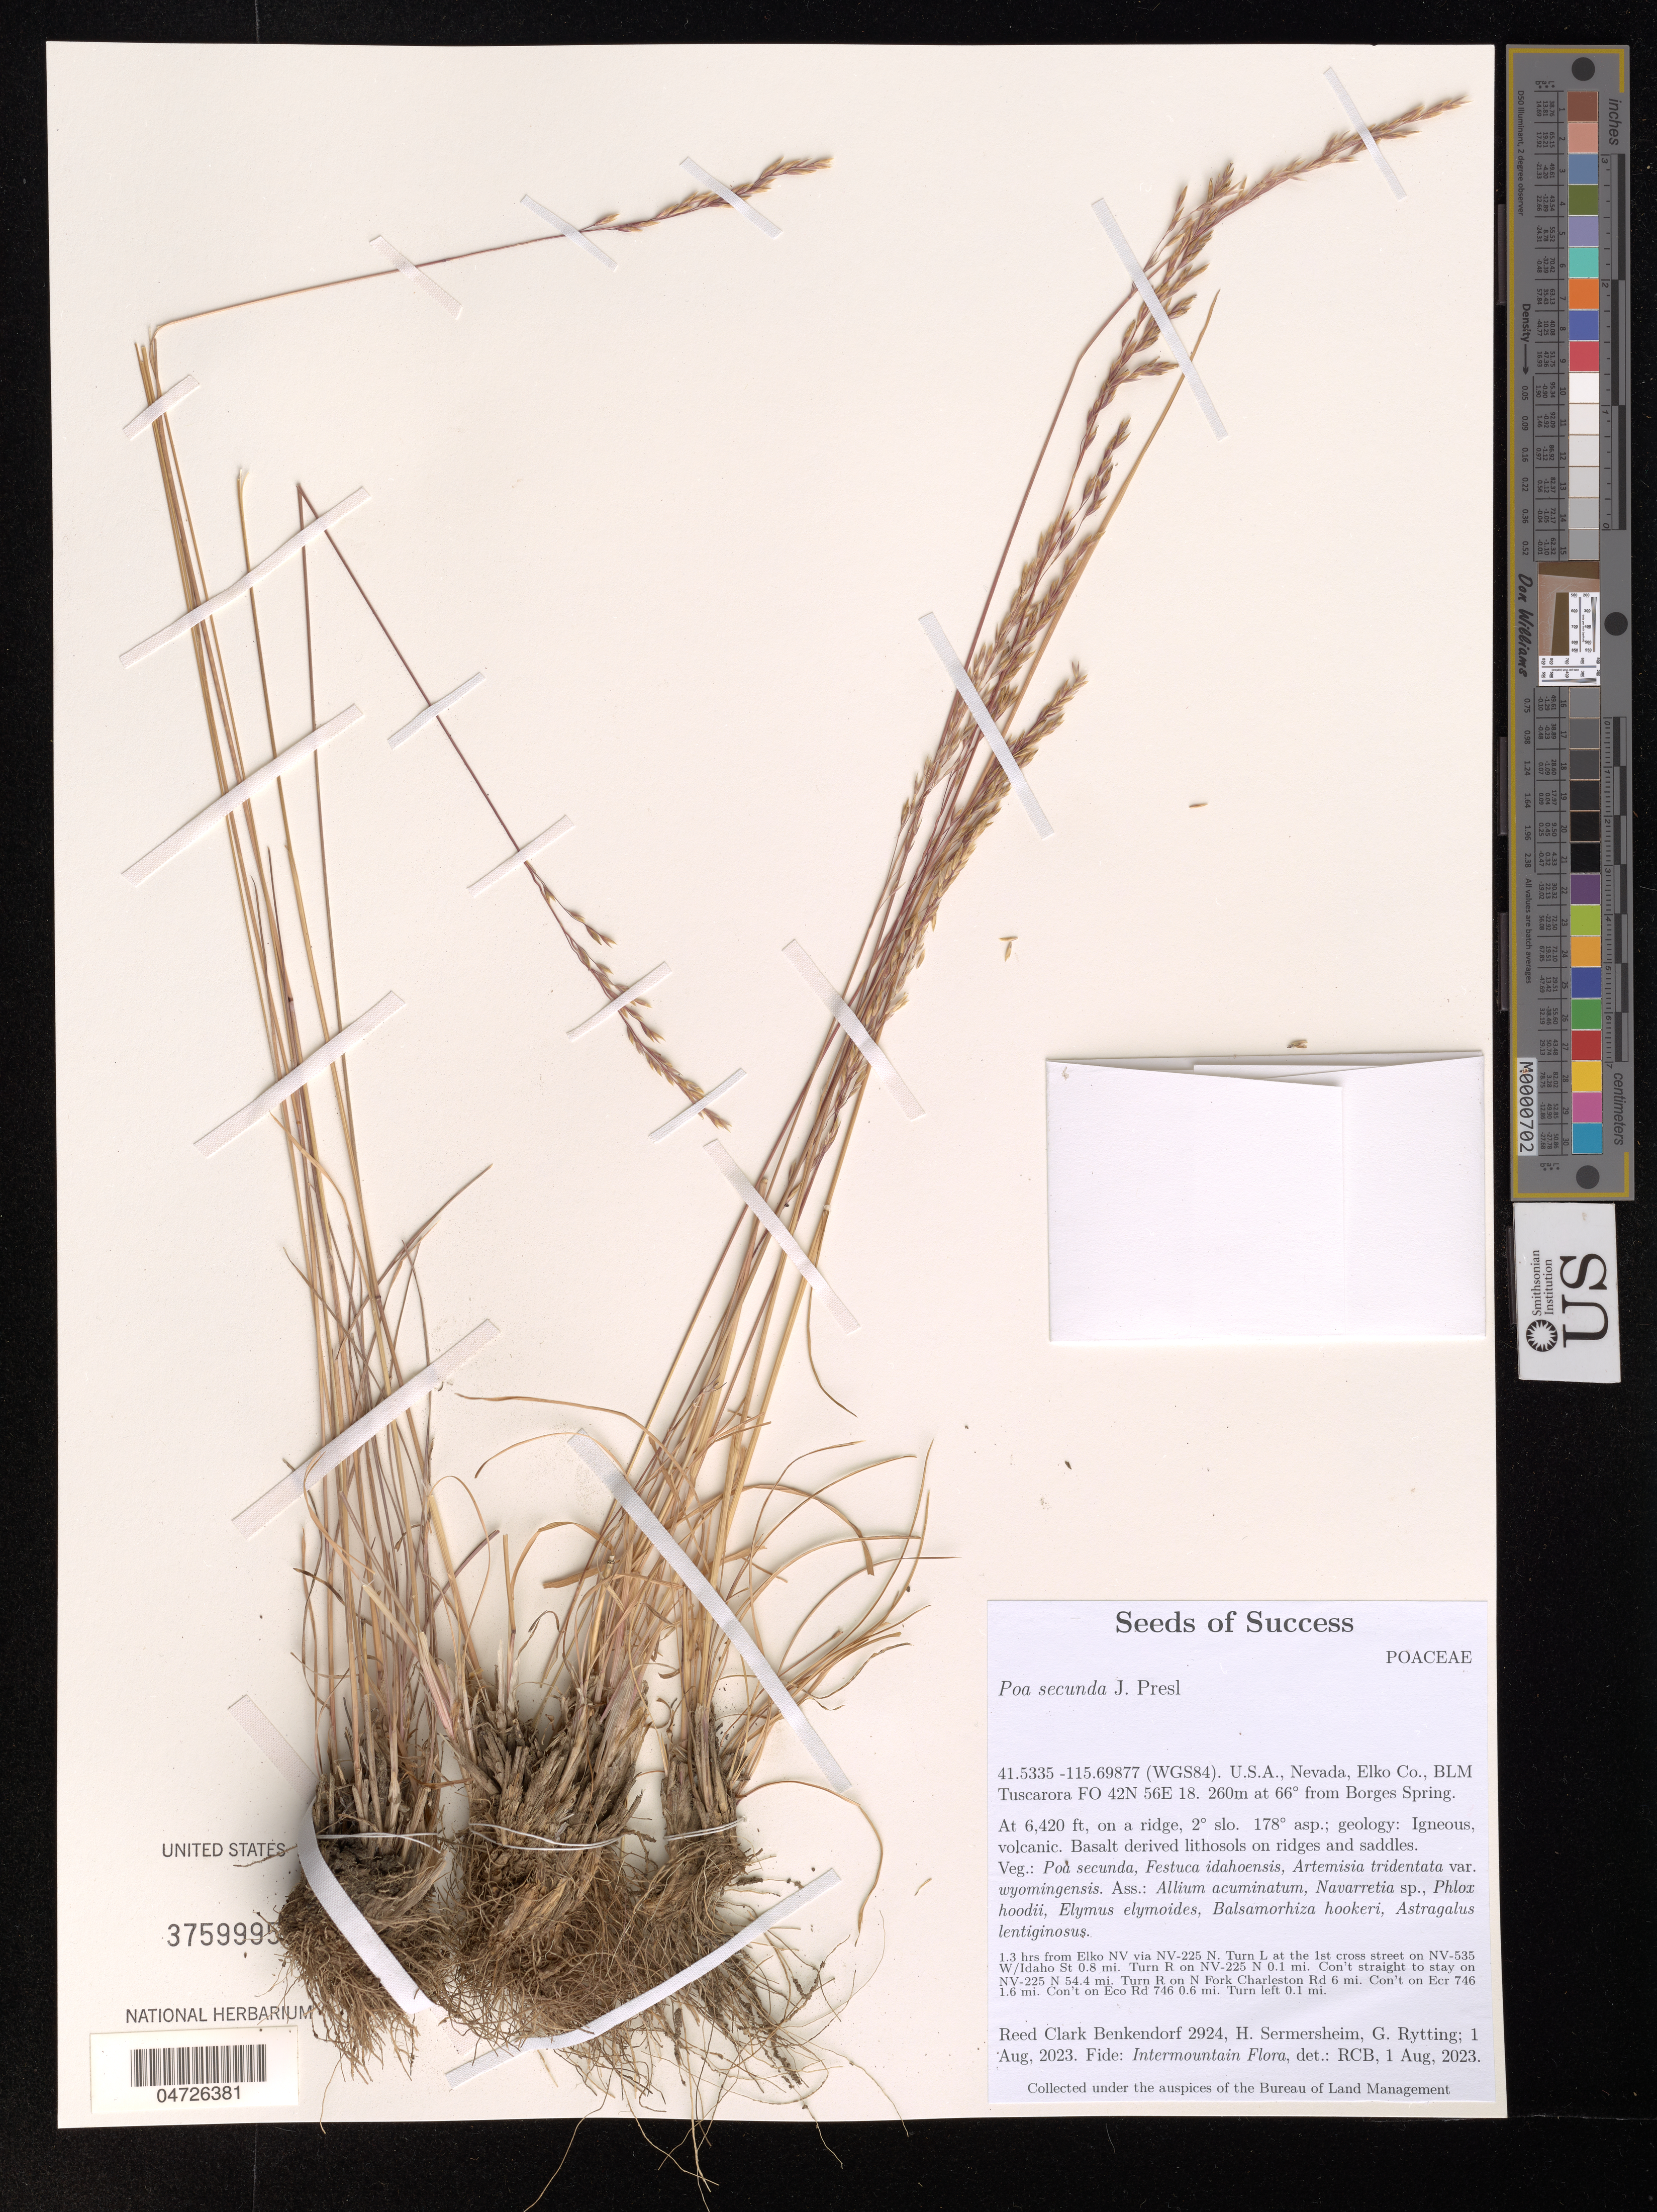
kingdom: Plantae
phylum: Tracheophyta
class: Liliopsida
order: Poales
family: Poaceae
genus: Poa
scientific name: Poa secunda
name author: J. Presl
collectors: R. Benkendorf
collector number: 2924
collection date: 2023-08-01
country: United States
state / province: Nevada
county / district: Elko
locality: (WGS84). Elko Co., BLM Tuscarora FO 24N 56E 18. 260m at 66º from Borges Spring. 1.3 hrs from Elko NV via NV-225 N. Turn L at the 1st cross street on NV-535 W/Idaho St 0.8 mi. Turn R on NV-225 N 0.1 mi. Con't straight on stay on NV-225 N 54.4 mi. Turn R on N Fork Charleston Rd 6 mi. Con't on Ecr 746 1.6 mi. Con't on Eco Rd 746 0.6 mi. Turn left 0.1 mi.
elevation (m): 1957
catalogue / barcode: US 3759995